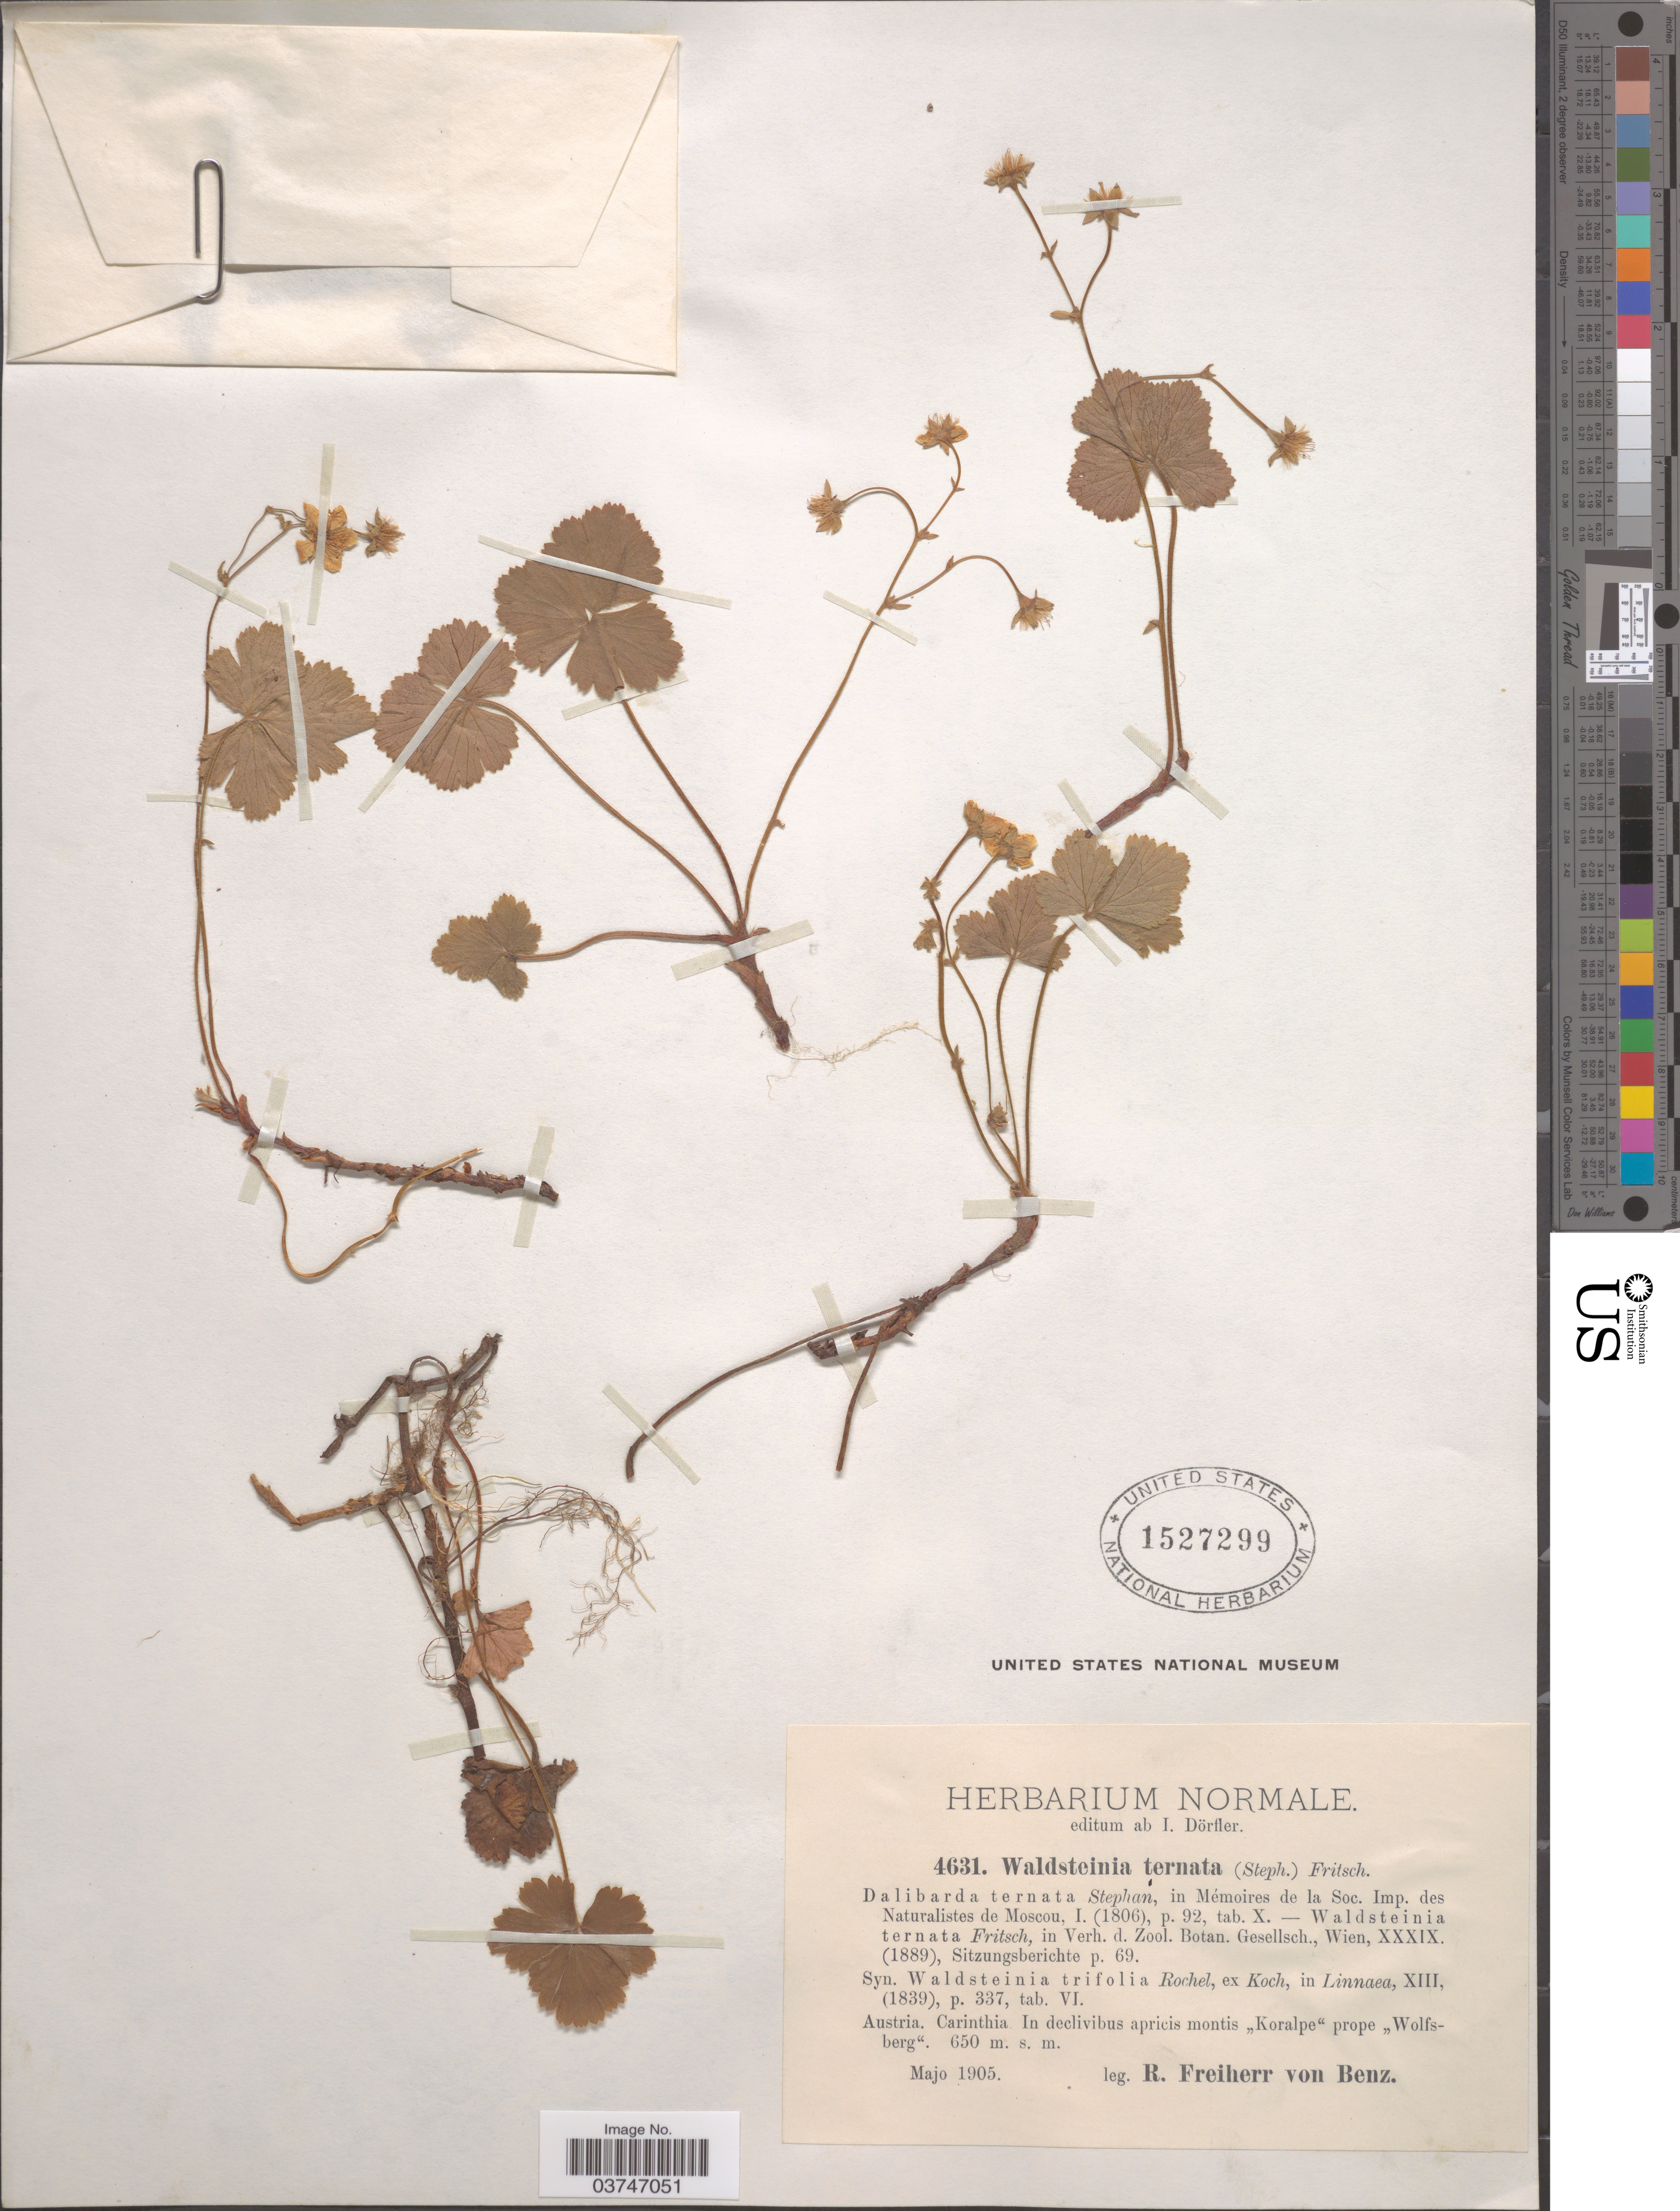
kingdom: Plantae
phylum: Tracheophyta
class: Magnoliopsida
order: Rosales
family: Rosaceae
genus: Waldsteinia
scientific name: Waldsteinia ternata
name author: (Stephan) Fritsch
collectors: R. Benz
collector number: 4631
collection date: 1905-05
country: Austria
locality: Carinthia. In declivibus apricis montis ,,Koralpe' prope ,,Wolfsberg'.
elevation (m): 650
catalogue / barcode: US 1527299